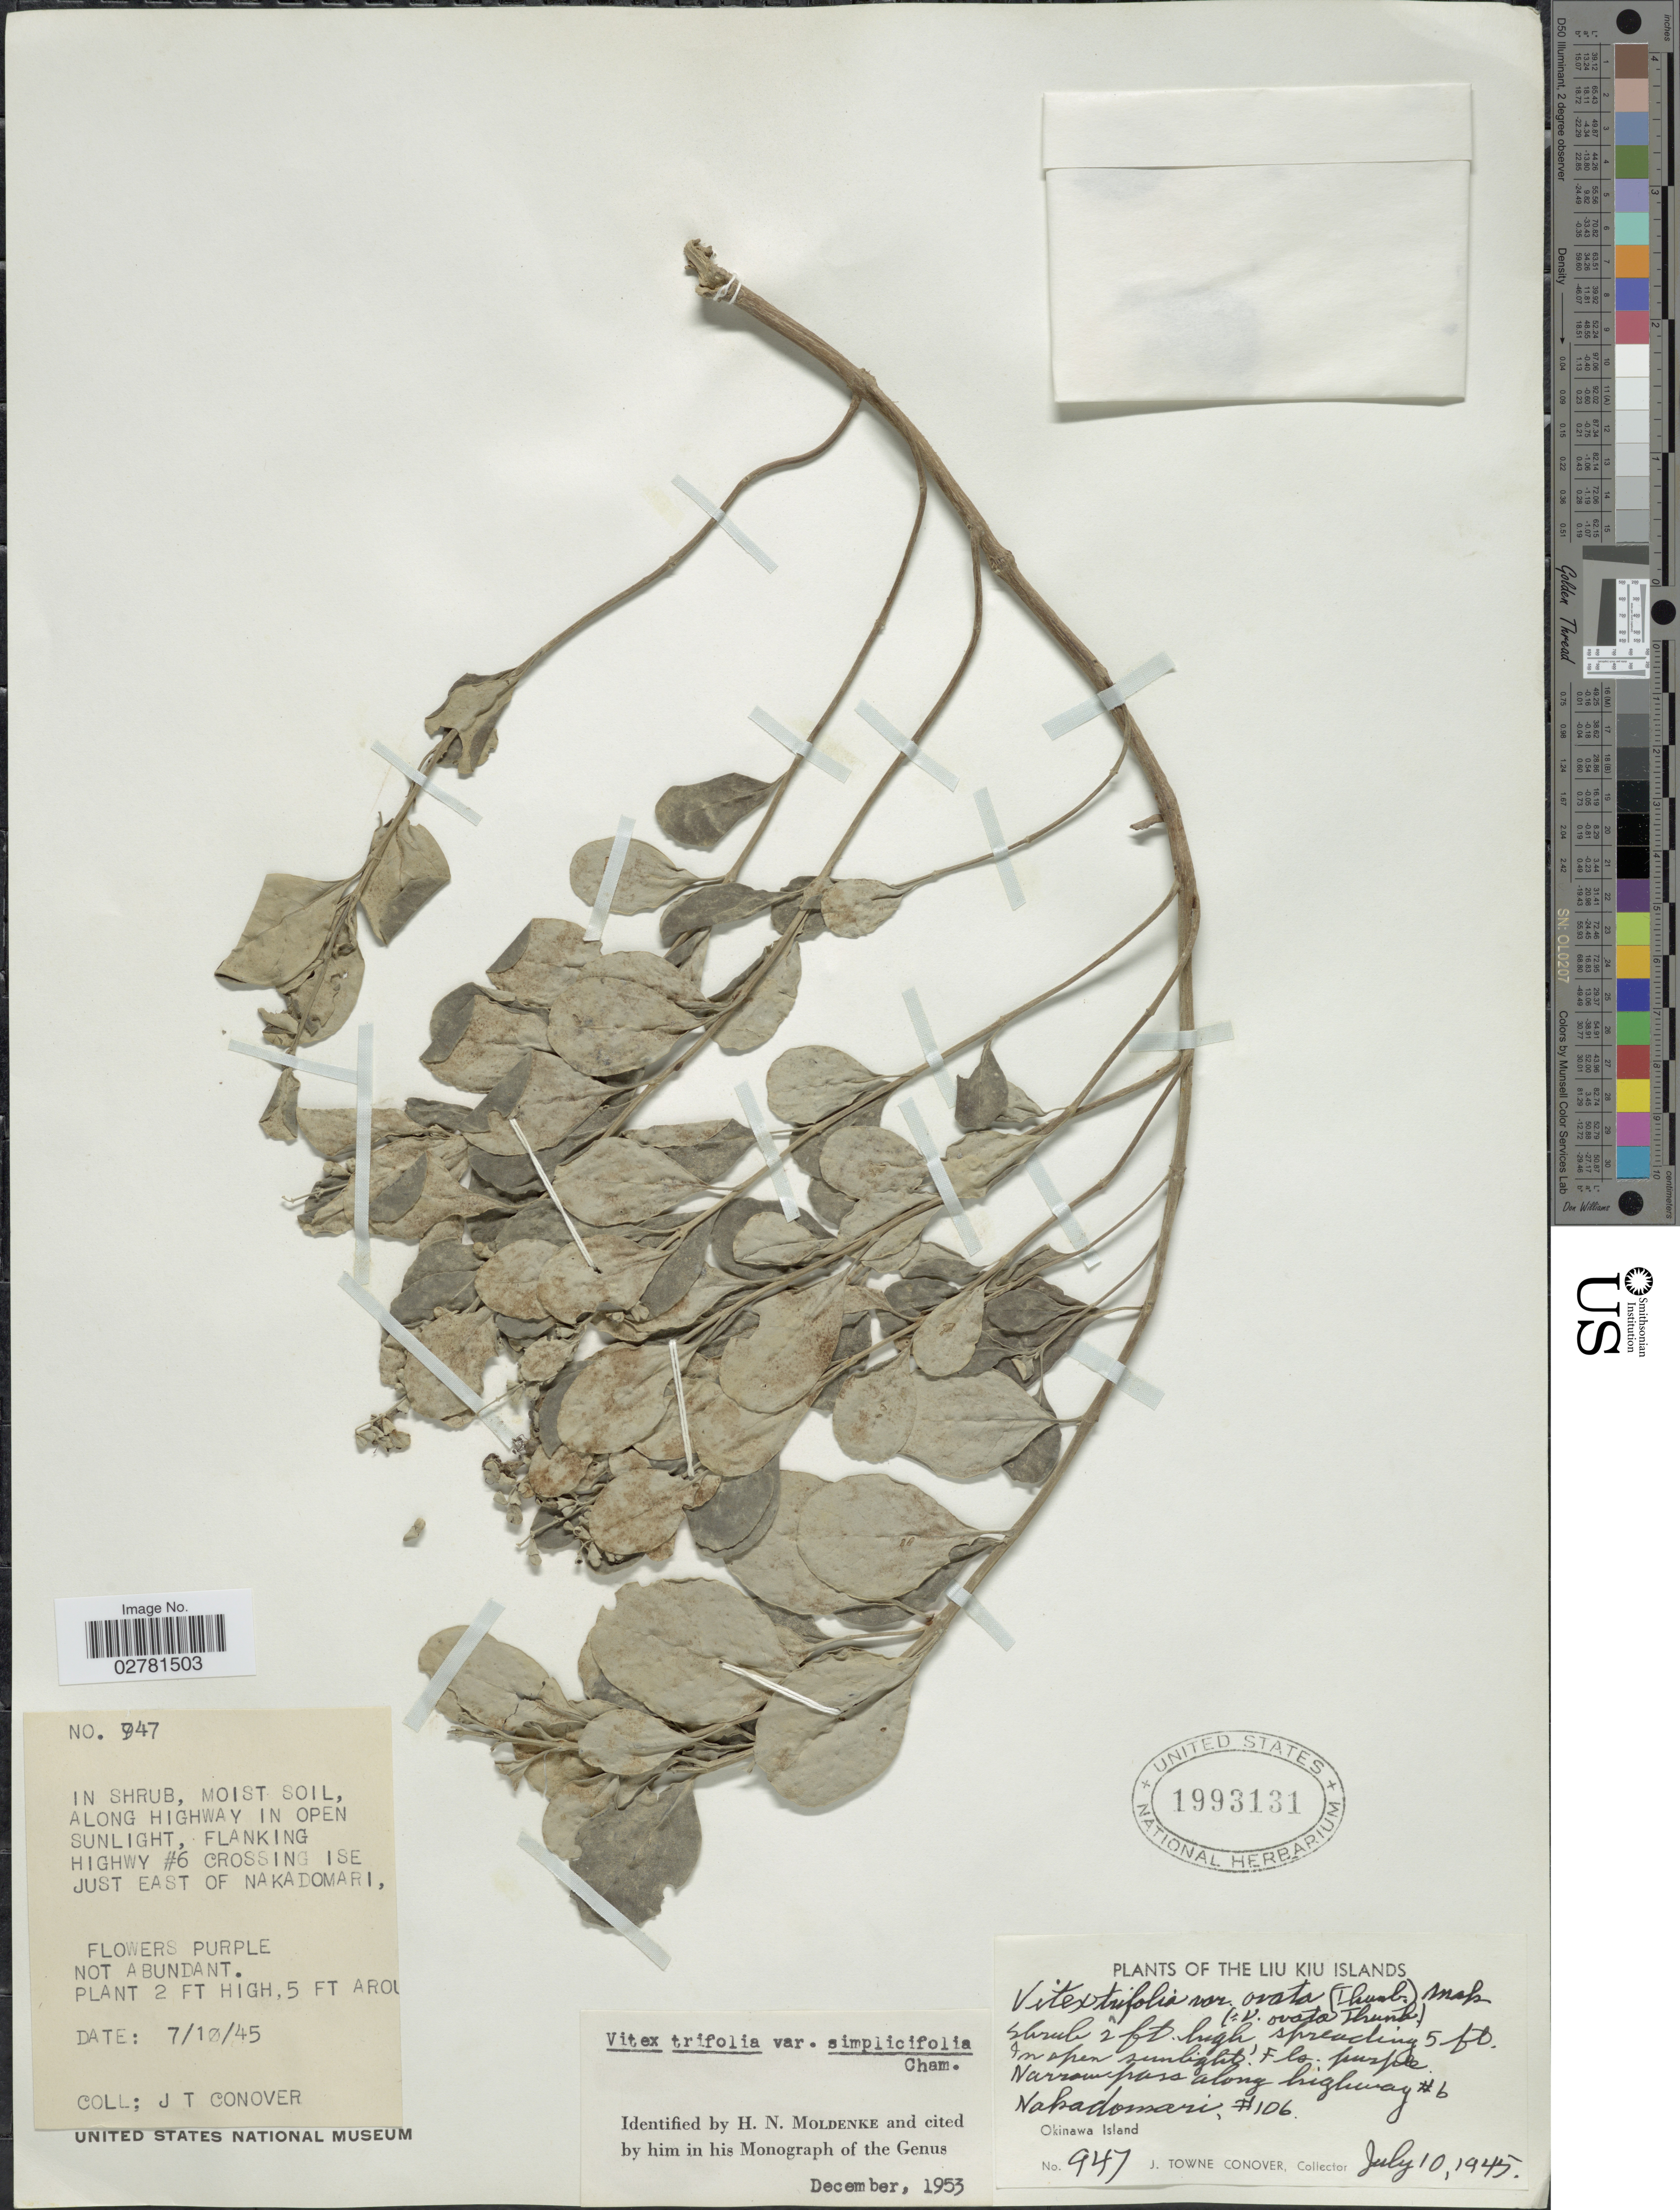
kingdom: Plantae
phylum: Tracheophyta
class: Magnoliopsida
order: Lamiales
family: Lamiaceae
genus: Vitex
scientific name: Vitex trifoliata var. simplicifolia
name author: Cham.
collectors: J. T. Conover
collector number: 947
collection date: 1945-07-10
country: Japan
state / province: Okinawa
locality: The Liu Kiu Islands. Along highway in open sunlight, flanking highway #6 crossing ISE just East of Nakadomari. Okinawa Island.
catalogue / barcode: US 1993131